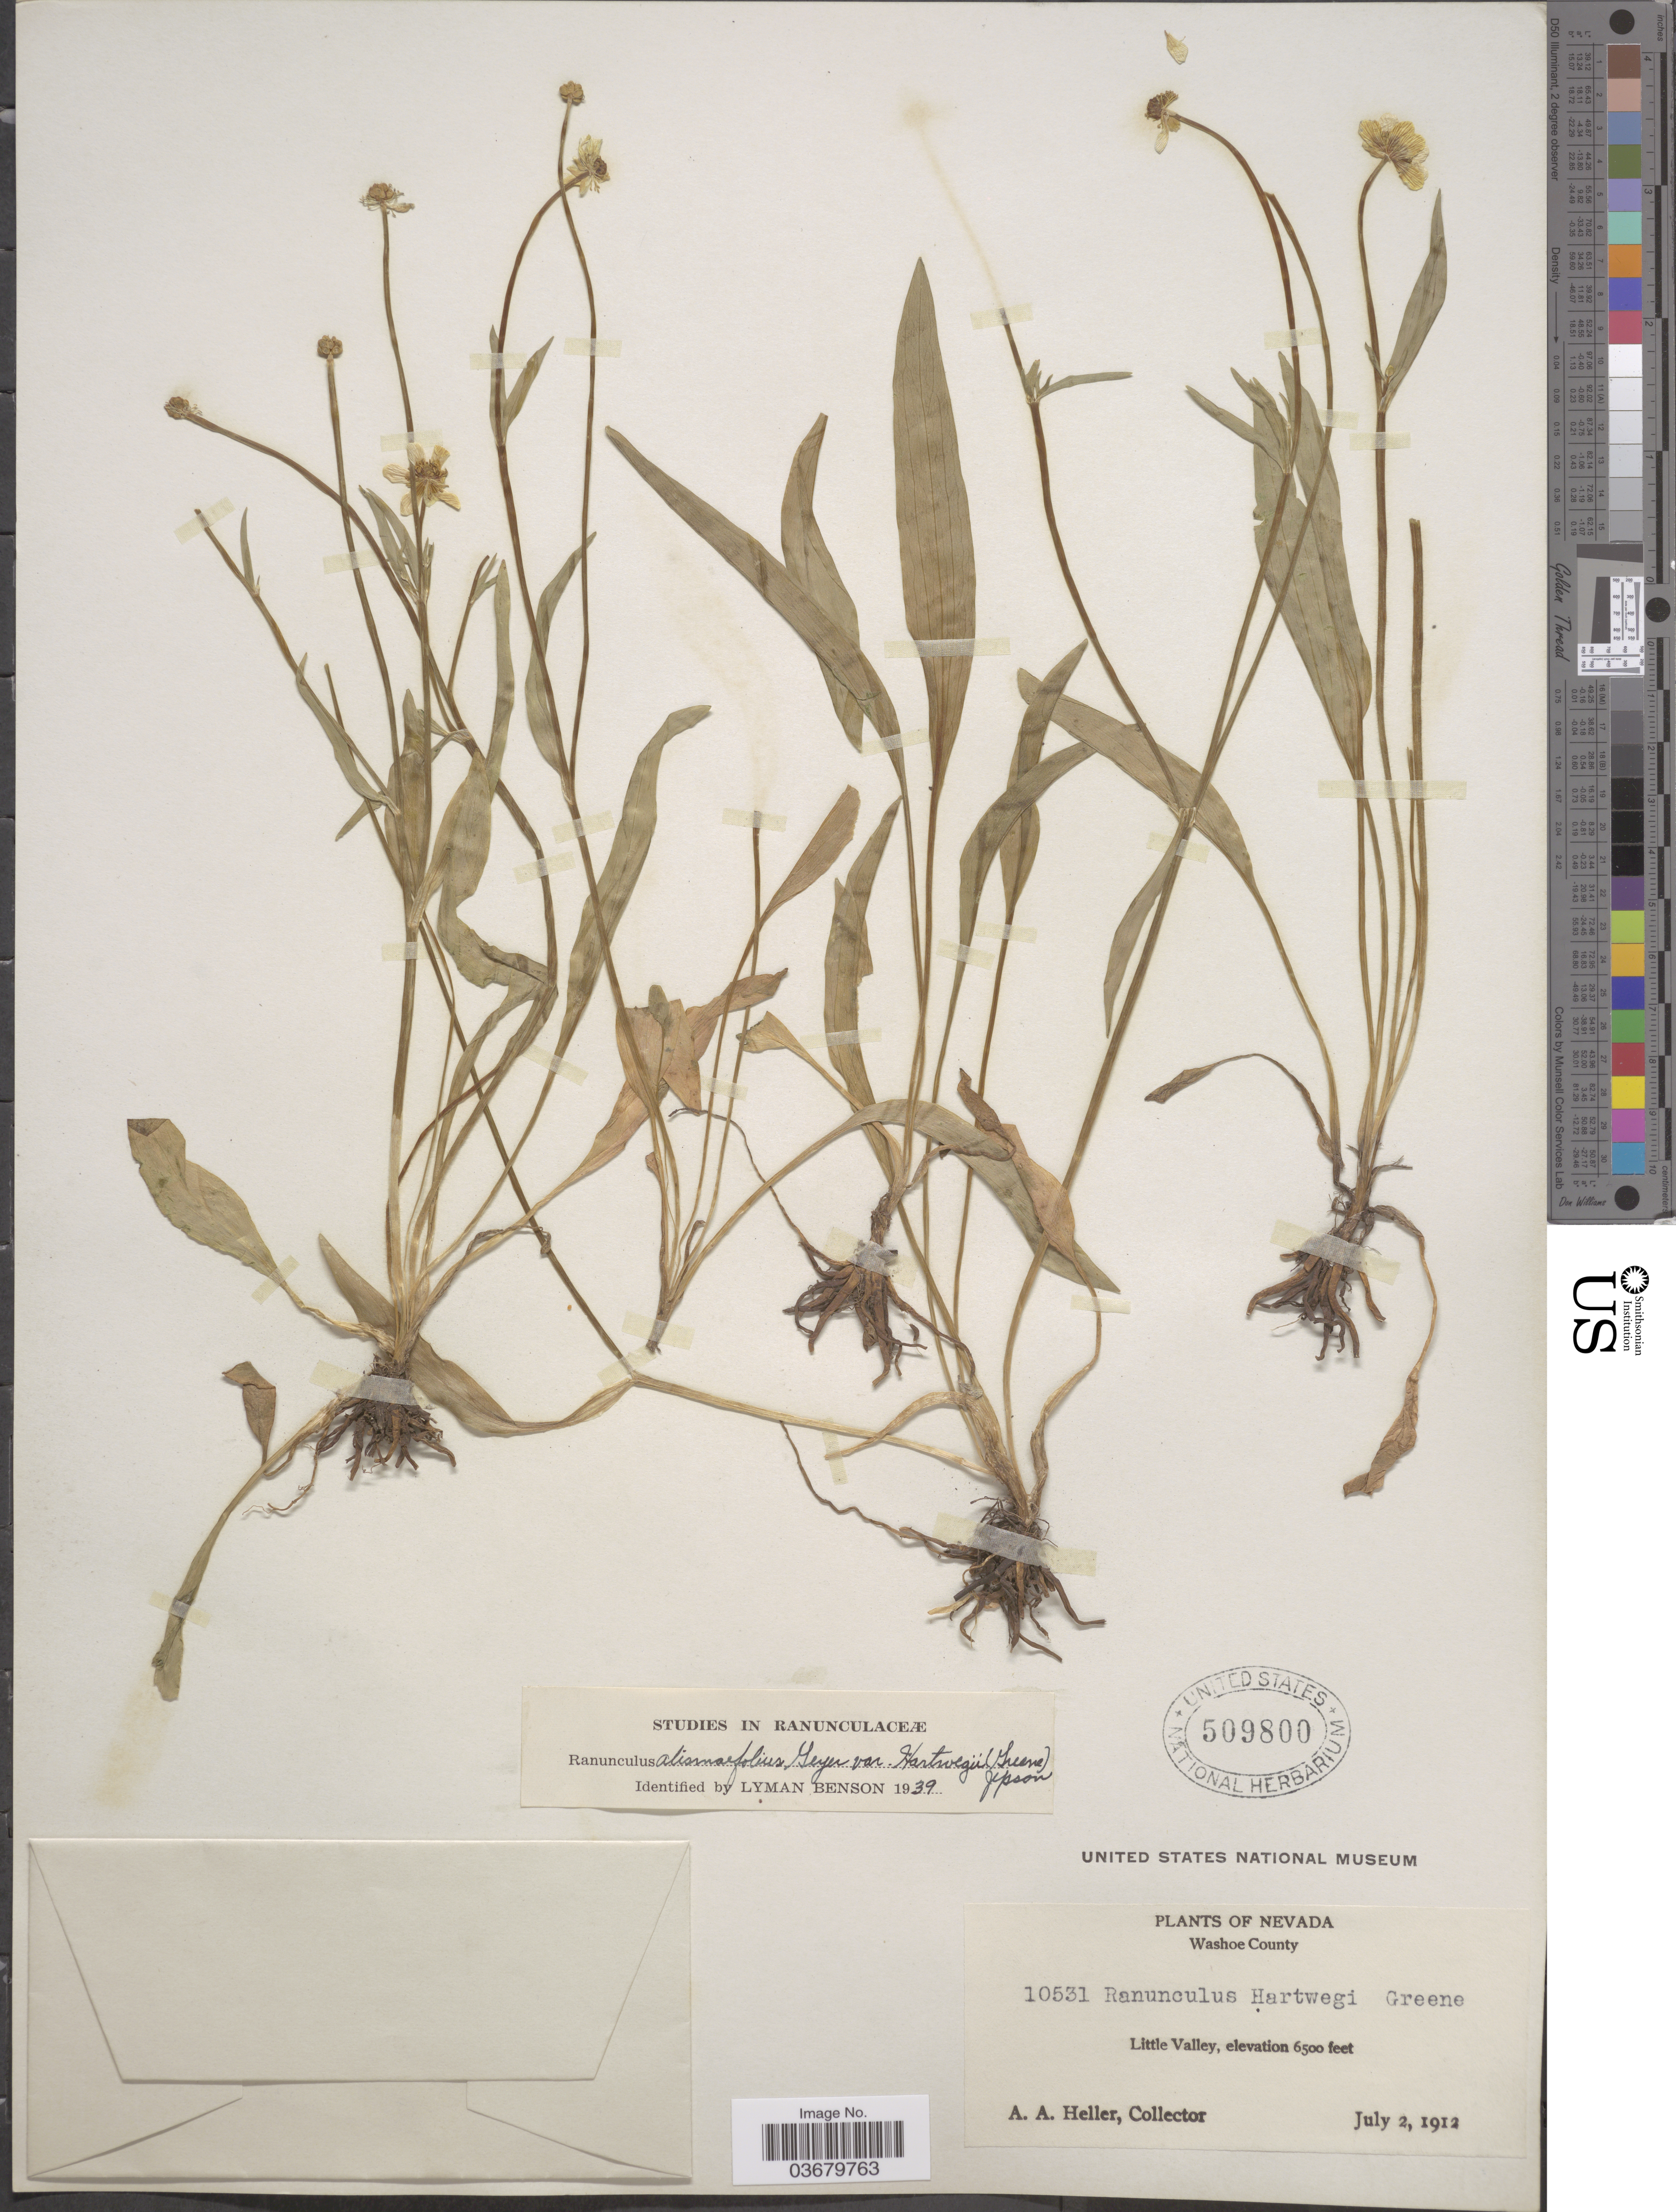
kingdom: Plantae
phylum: Tracheophyta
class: Magnoliopsida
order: Ranunculales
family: Ranunculaceae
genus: Ranunculus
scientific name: Ranunculus alismifolius var. hartwegii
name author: (Greene) Jeps.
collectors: A. A. Heller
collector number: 10531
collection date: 1912-07-02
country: United States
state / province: Nevada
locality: Washoe County. Little Valley.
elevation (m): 1981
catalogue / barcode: US 509800